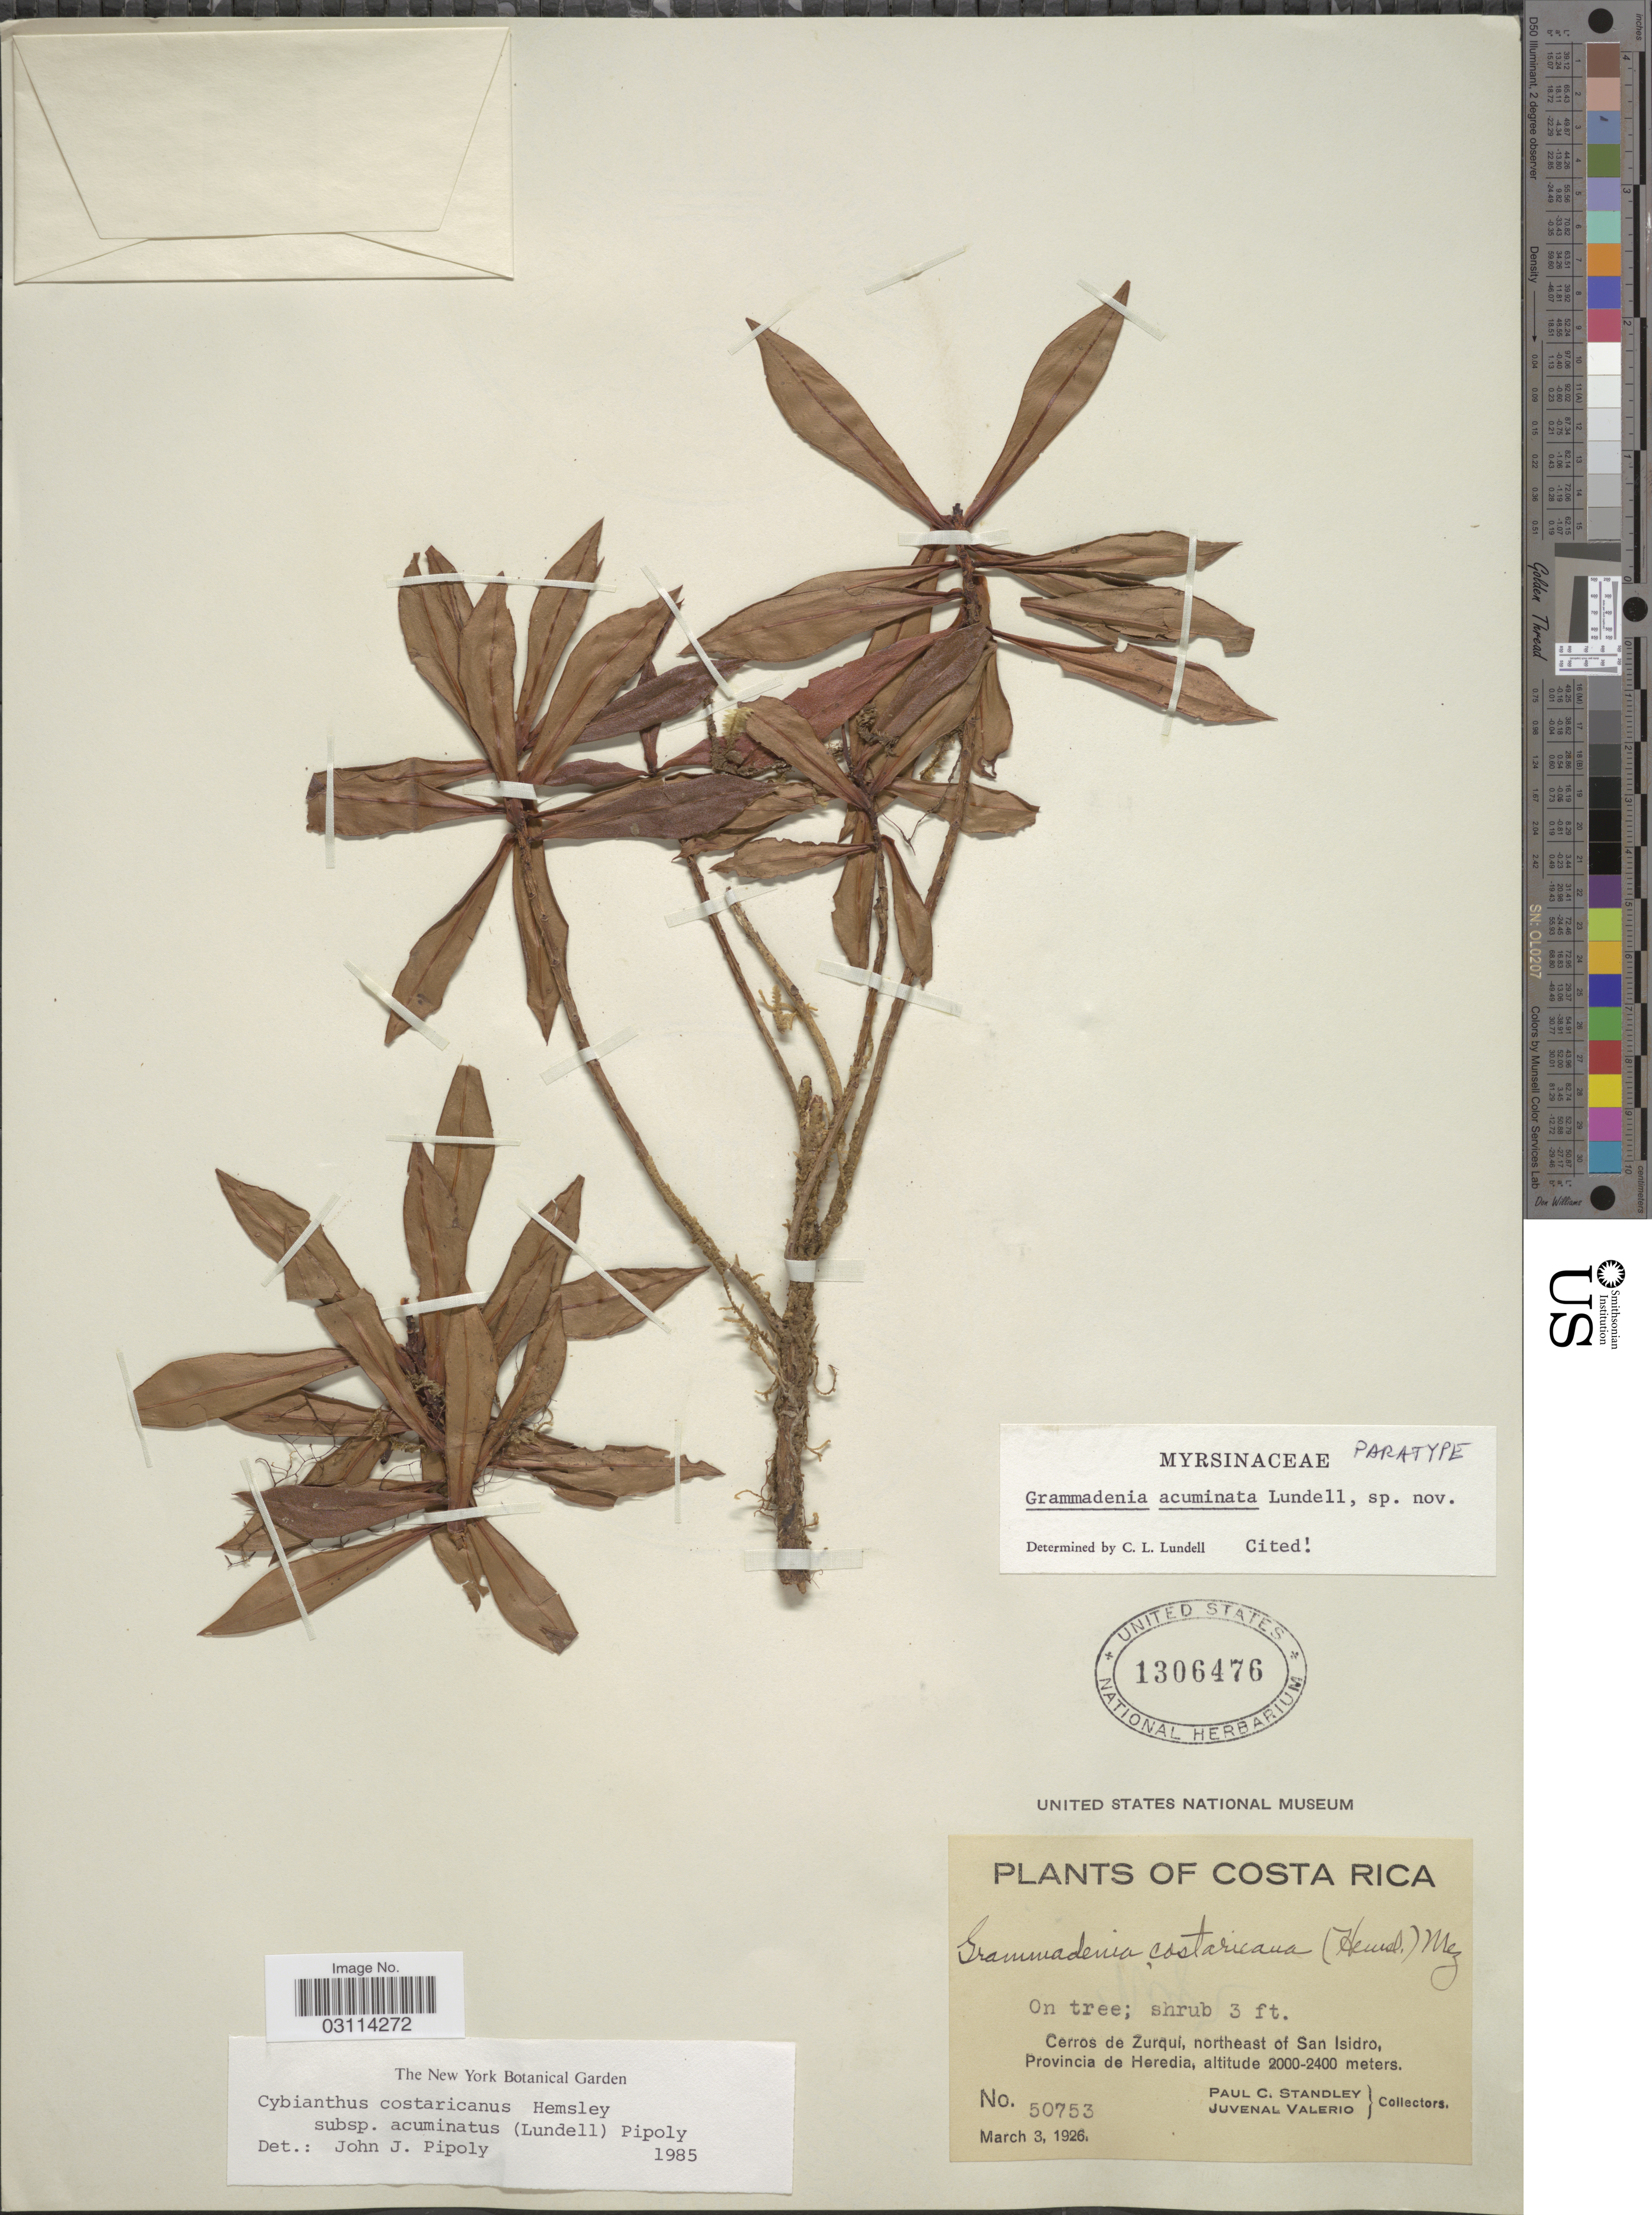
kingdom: Plantae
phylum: Tracheophyta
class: Magnoliopsida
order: Ericales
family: Primulaceae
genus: Cybianthus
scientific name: Cybianthus costaricanus subsp. acuminatus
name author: (Lundell) Pipoly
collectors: P. C. Standley & J. Valerio R.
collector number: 50753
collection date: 1926-03-03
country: Costa Rica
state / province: Heredia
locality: Cerros de Zurqui, northeast of San Isidro.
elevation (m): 2000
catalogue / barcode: US 1306476